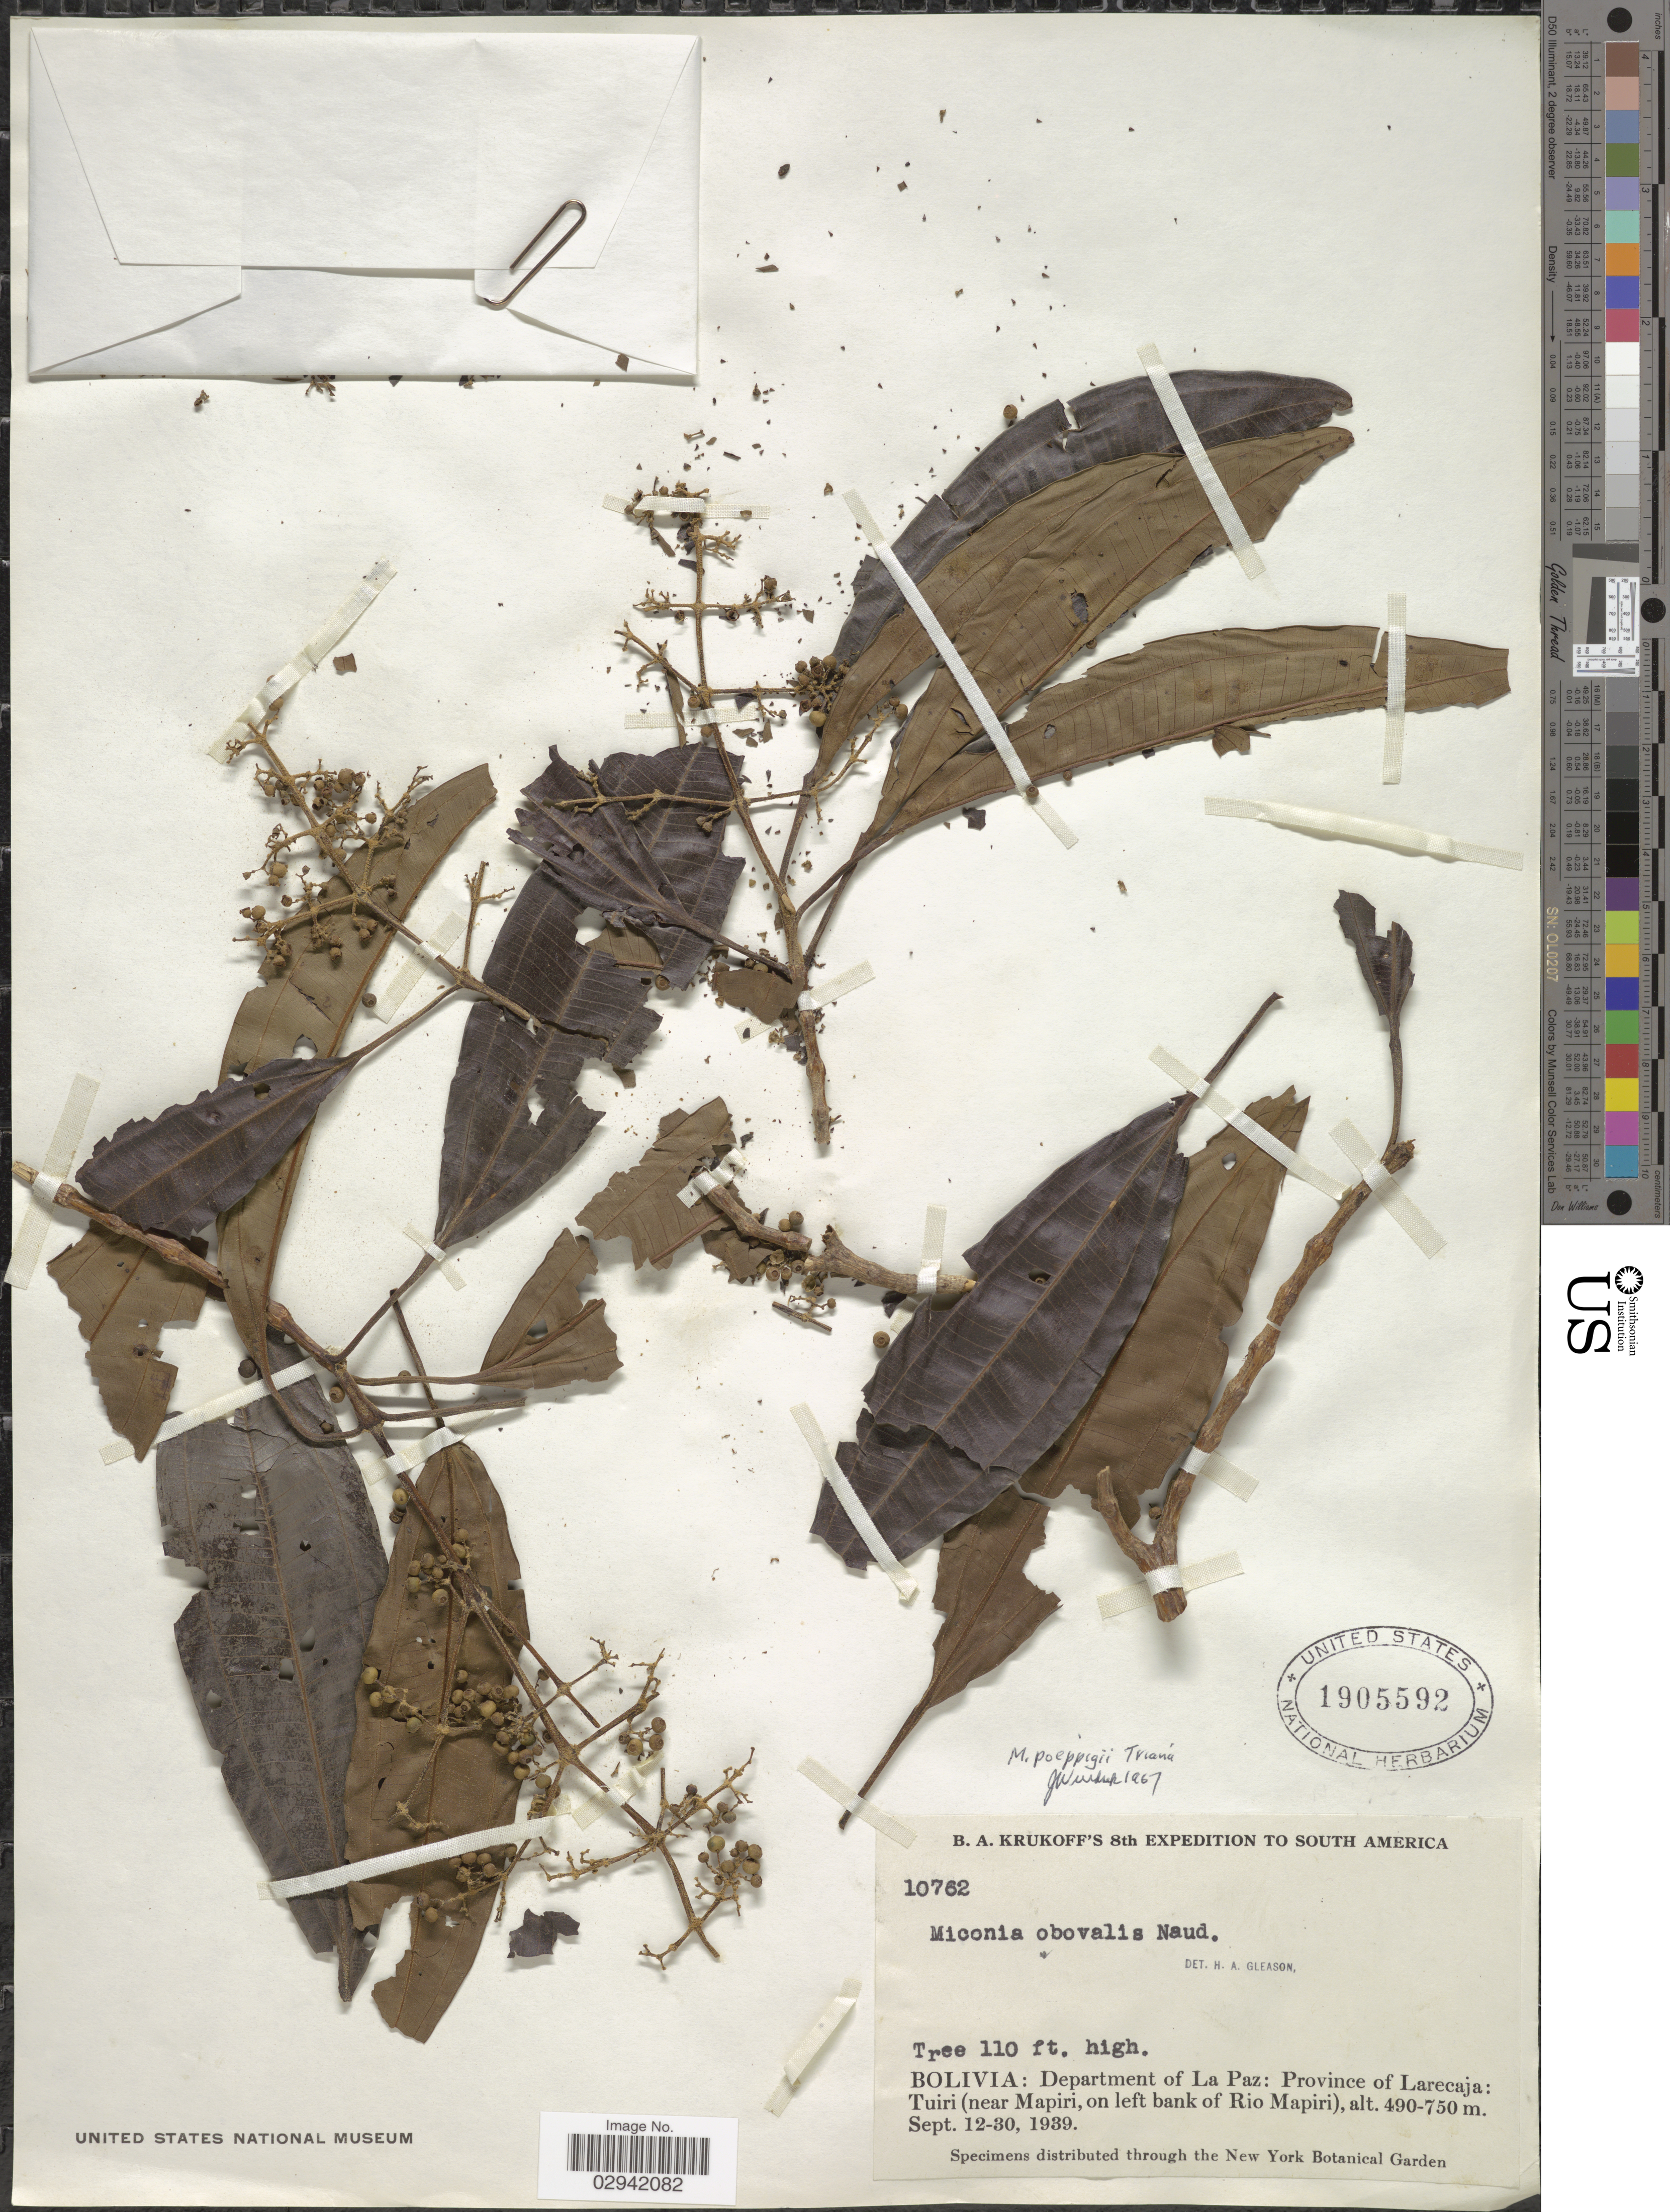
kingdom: Plantae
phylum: Tracheophyta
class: Magnoliopsida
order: Myrtales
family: Melastomataceae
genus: Miconia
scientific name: Miconia poeppigii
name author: Triana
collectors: B. A. Krukoff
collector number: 10762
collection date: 1939-09-12/1939-09-30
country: Bolivia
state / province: La Paz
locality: Department of La Paz: Province of Larecaja: Tuiri (near Mapiri, on left bank of Rio Mapiri).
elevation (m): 490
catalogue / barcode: US 1905592